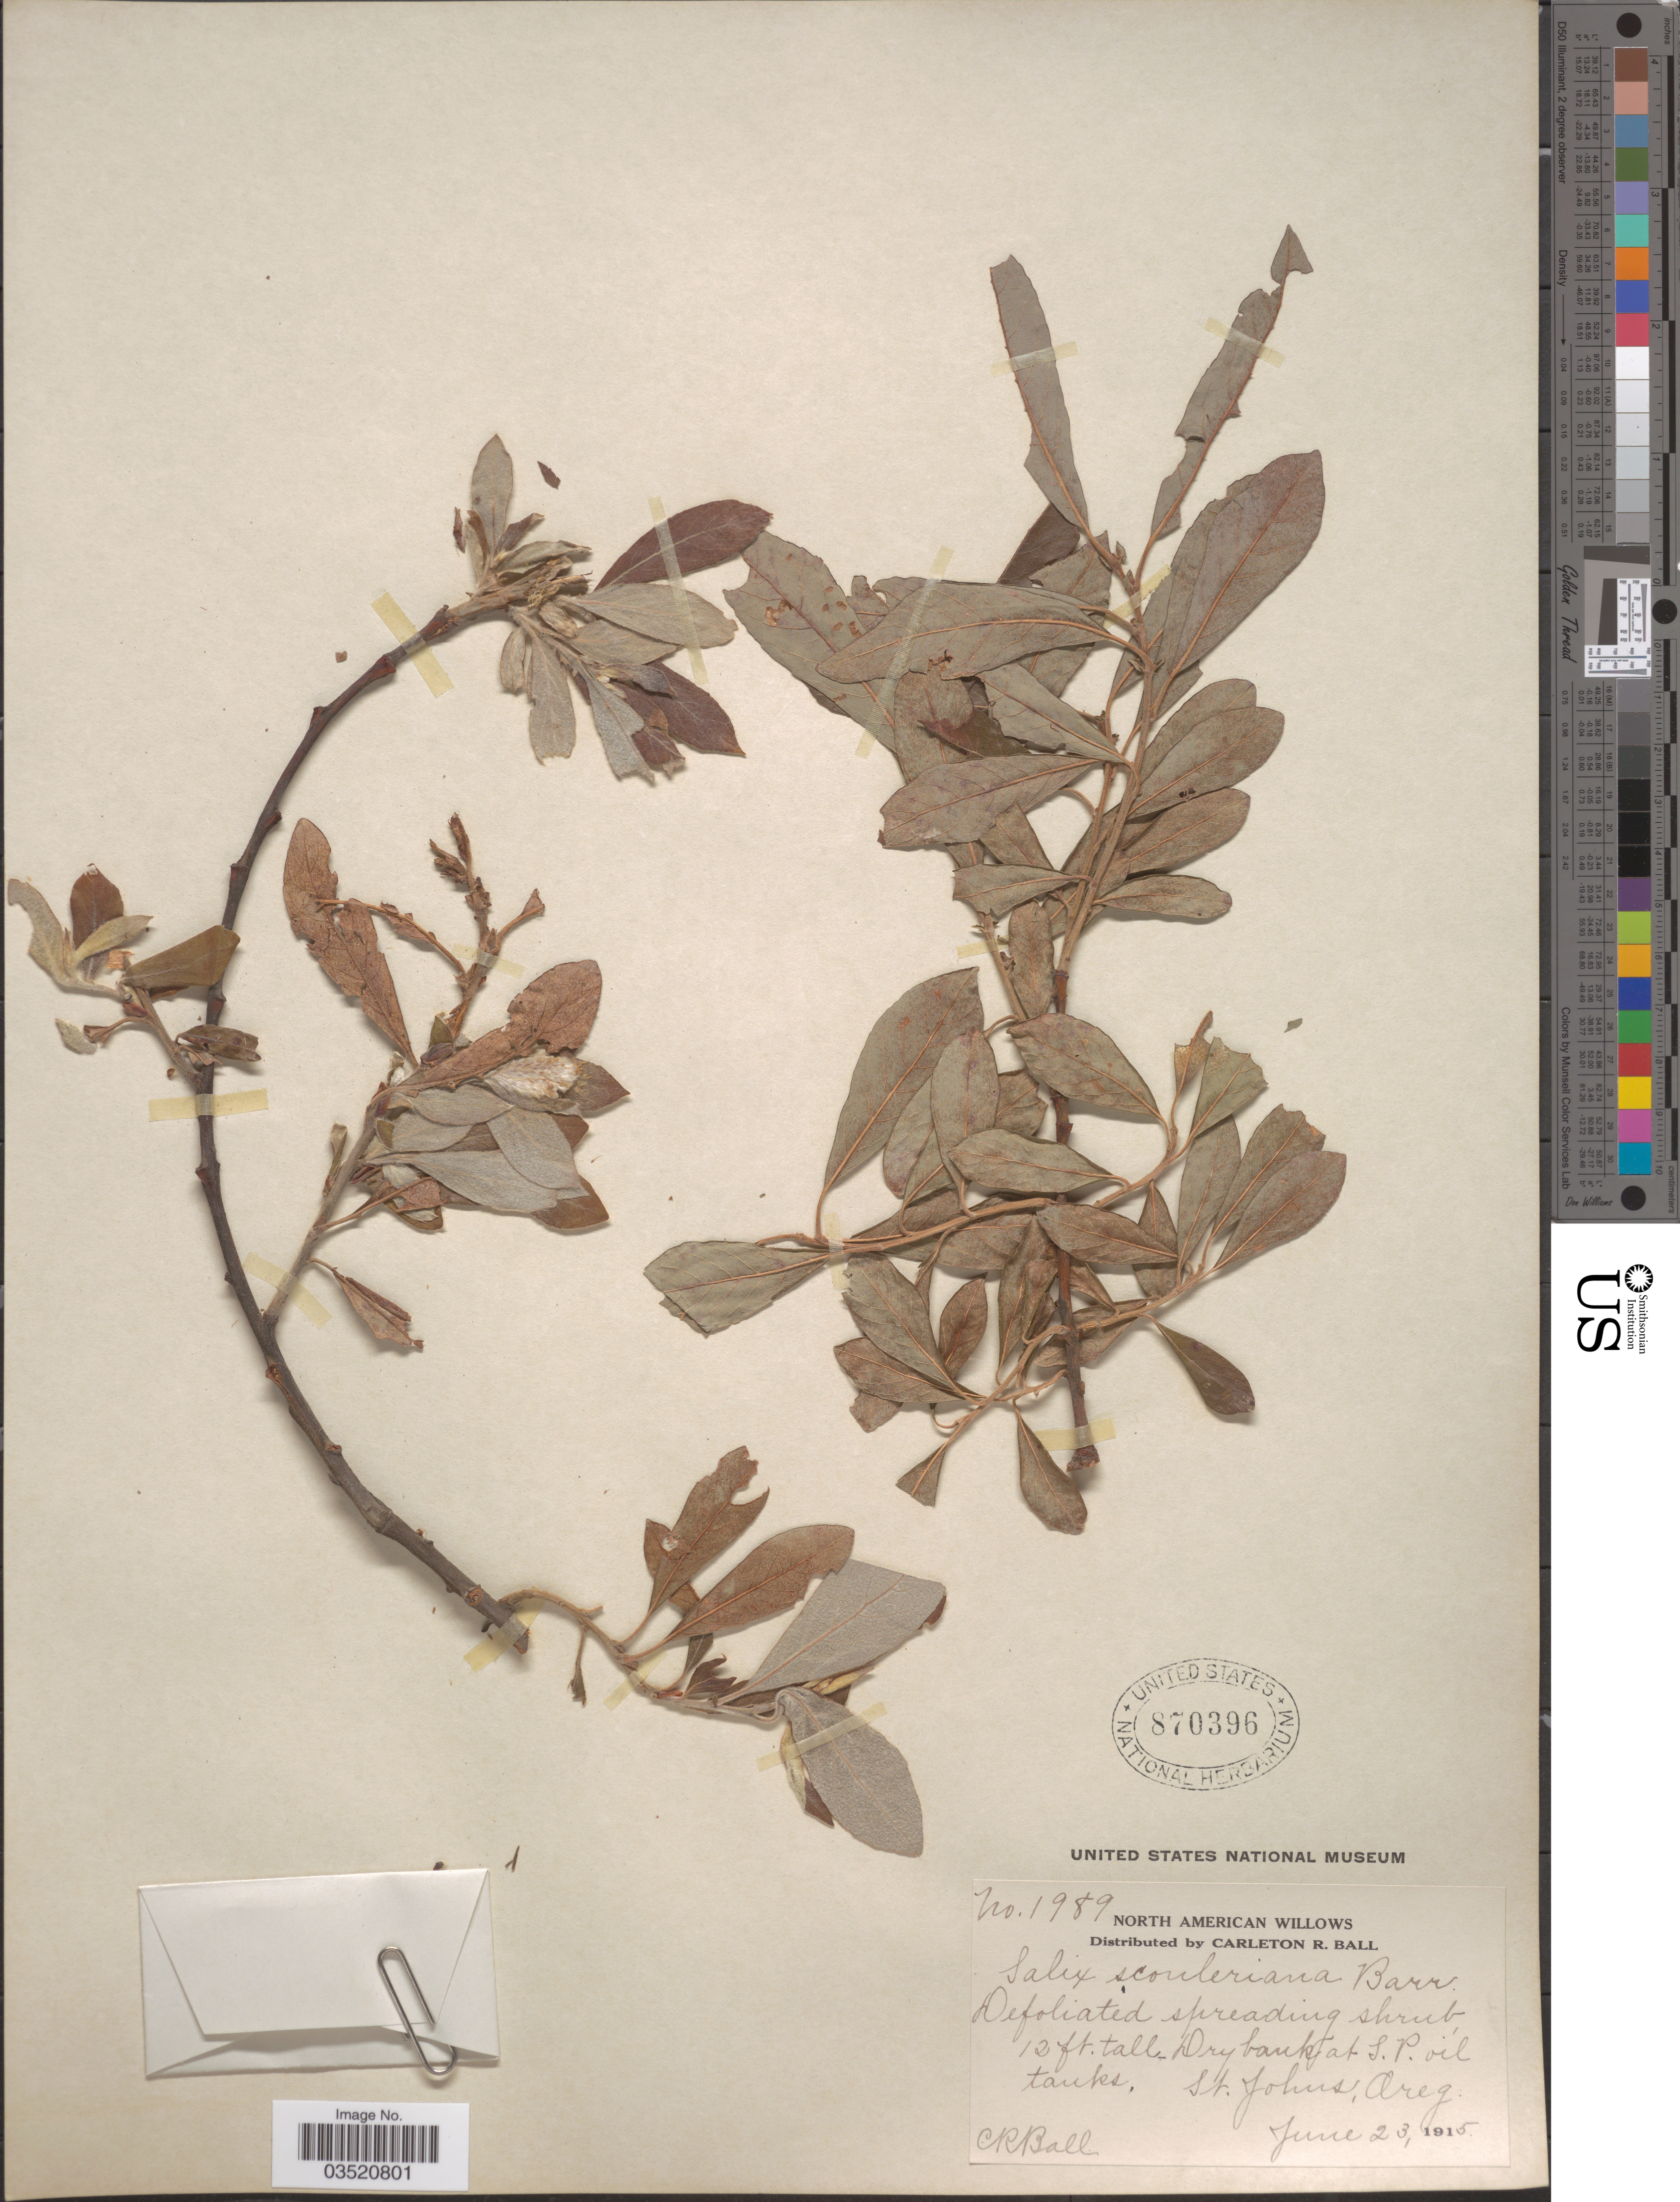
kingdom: Plantae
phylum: Tracheophyta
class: Magnoliopsida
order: Malpighiales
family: Salicaceae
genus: Salix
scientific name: Salix scouleriana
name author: Barratt ex Hook.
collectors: C. R. Ball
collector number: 1989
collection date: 1915-06-23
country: United States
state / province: Oregon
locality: Dry bank at S.P. oil tanks. St. Johns.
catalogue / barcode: US 870396